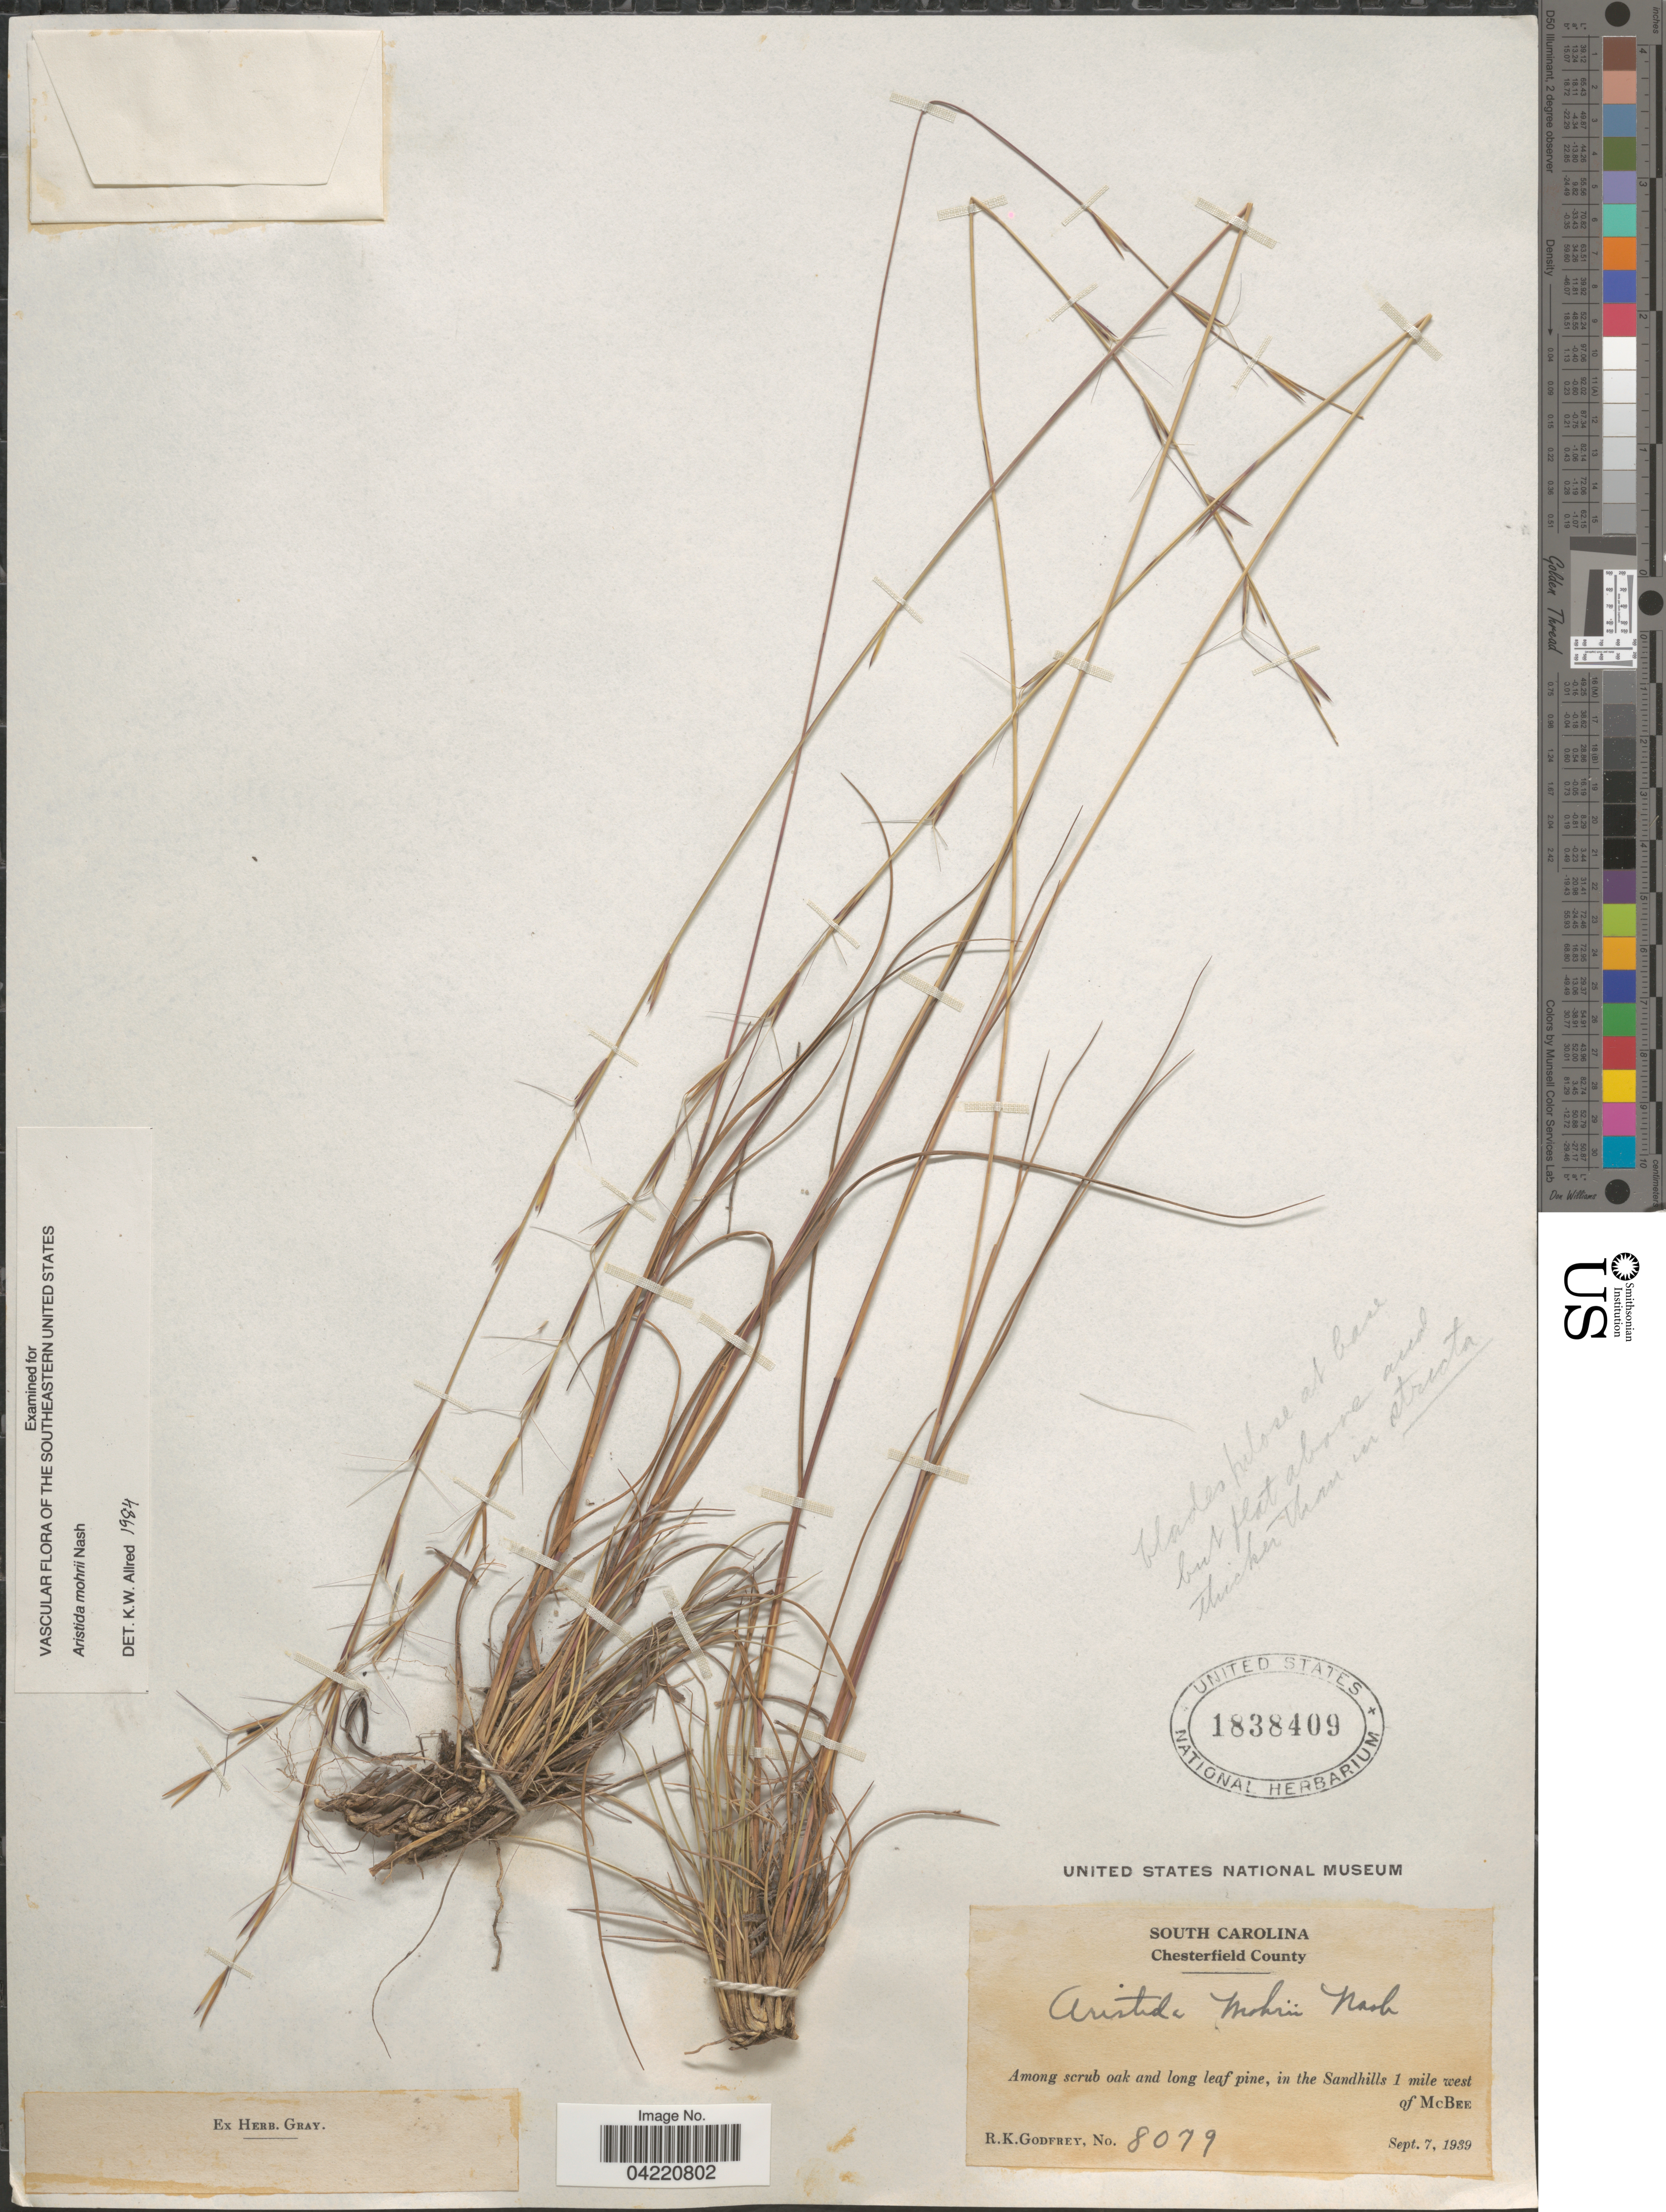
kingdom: Plantae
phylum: Tracheophyta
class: Liliopsida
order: Poales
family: Poaceae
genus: Aristida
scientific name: Aristida mohrii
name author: Nash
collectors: R. K. Godfrey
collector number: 8079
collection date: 1939-09-07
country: United States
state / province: South Carolina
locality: Chesterfield County. Among scrub oak and long leaf pine, in the Sandhills 1 mile west of McBee.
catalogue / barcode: US 1838409